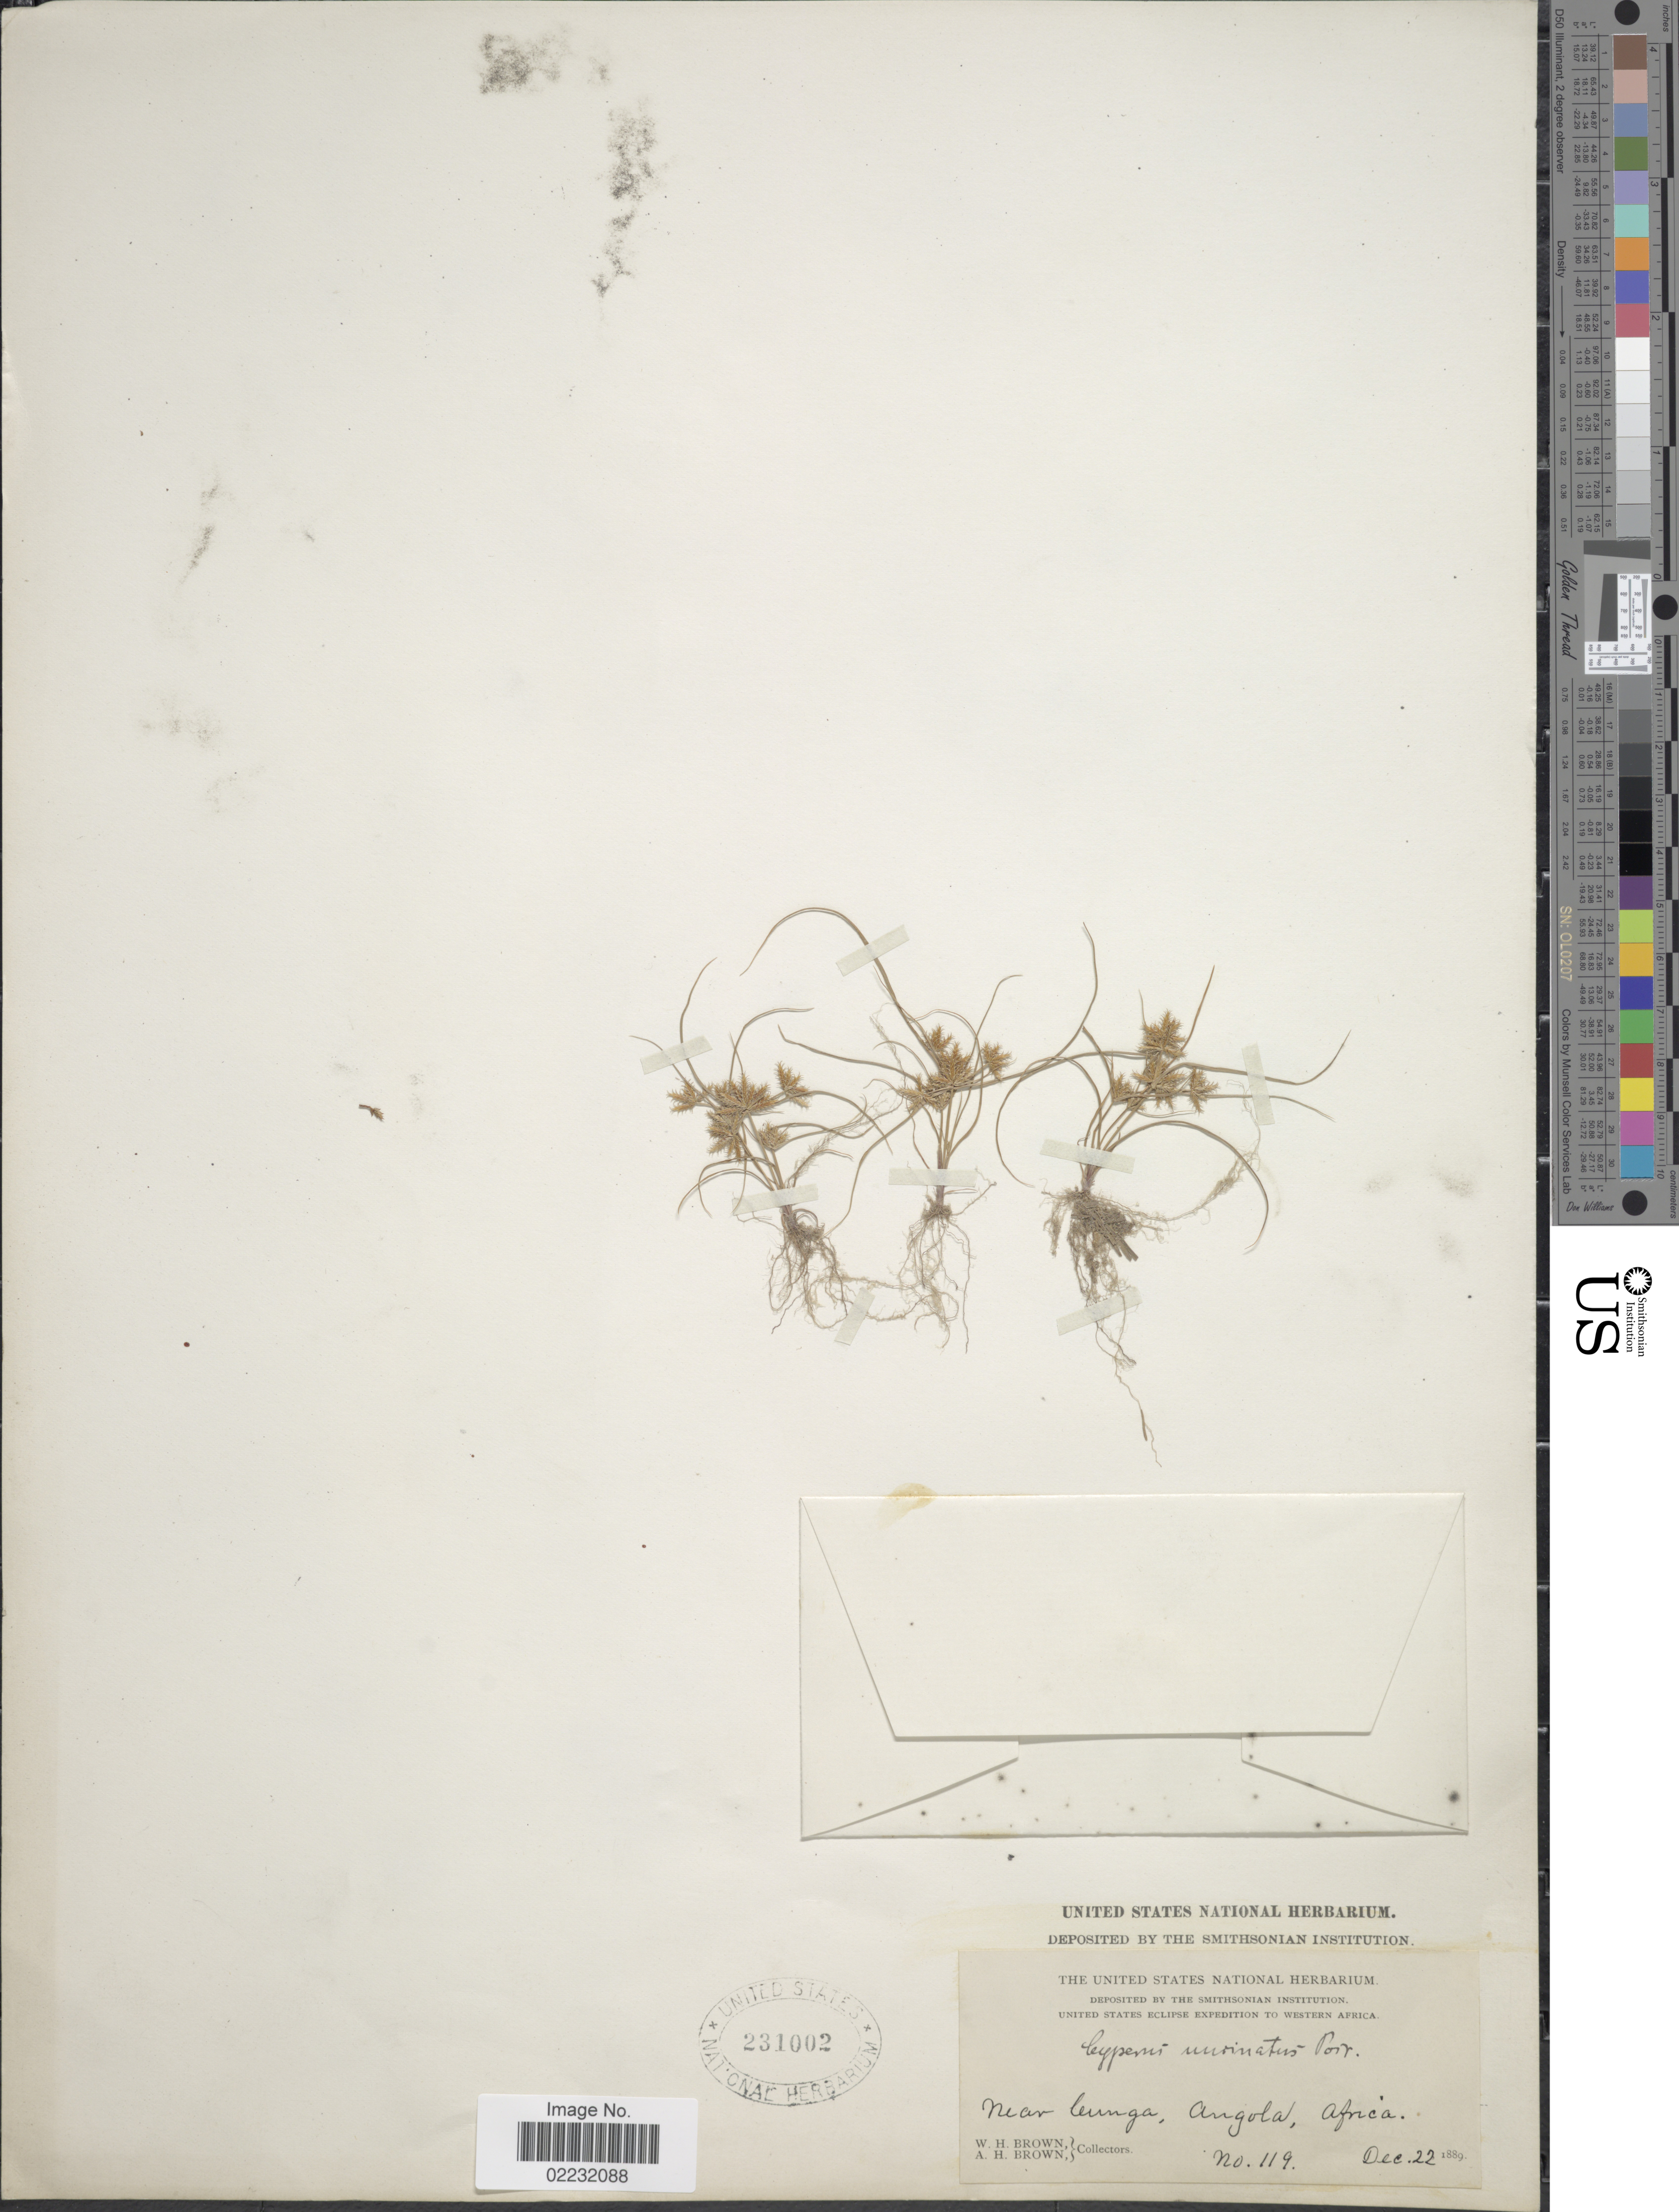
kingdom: Plantae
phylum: Tracheophyta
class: Liliopsida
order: Poales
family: Cyperaceae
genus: Cyperus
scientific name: Cyperus squarrosus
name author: L.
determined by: Strong, Mark T., (BOT), Smithsonian Institution - National Museum of Natural History (UNITED STATES)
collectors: W. H. Brown & A. H. Brown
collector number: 119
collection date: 1889-12-22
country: Angola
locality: Near Cunga, Western Africa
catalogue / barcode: US 231002